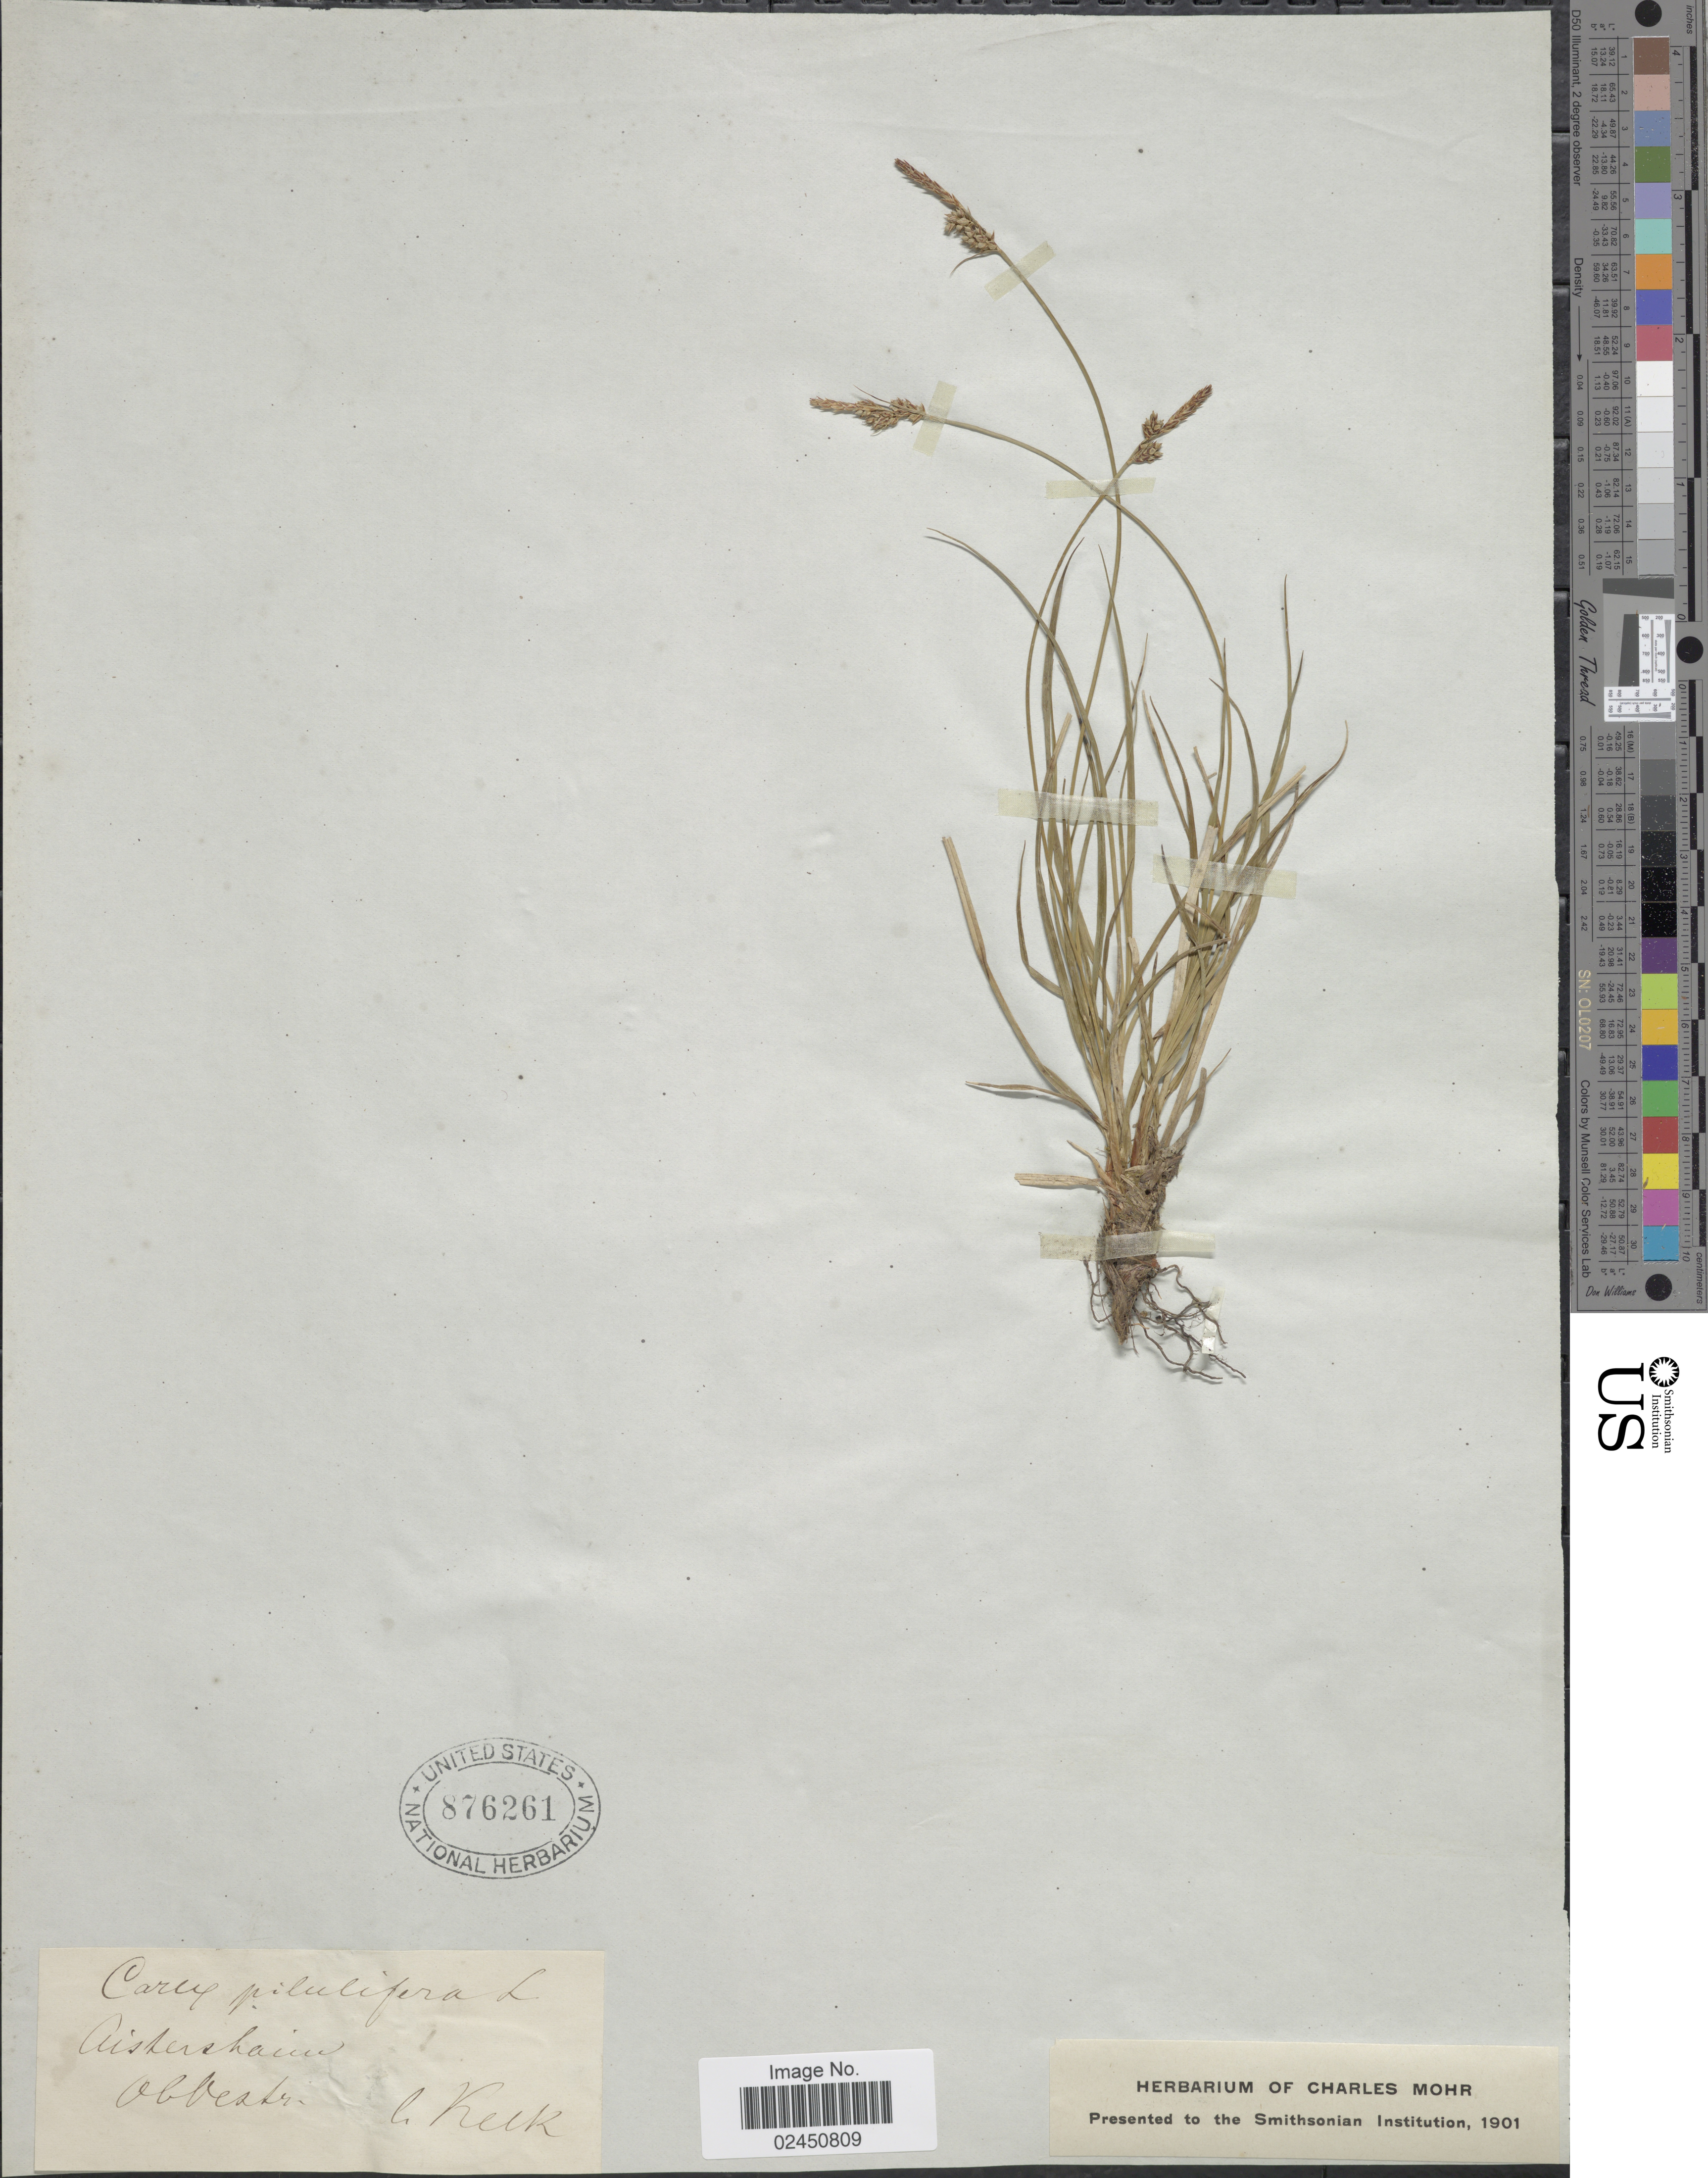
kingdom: Plantae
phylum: Tracheophyta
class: Liliopsida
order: Poales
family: Cyperaceae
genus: Carex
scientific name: Carex montana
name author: L.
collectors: Kelk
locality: Aistershain, Obbestr [interpreted]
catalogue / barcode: US 876261